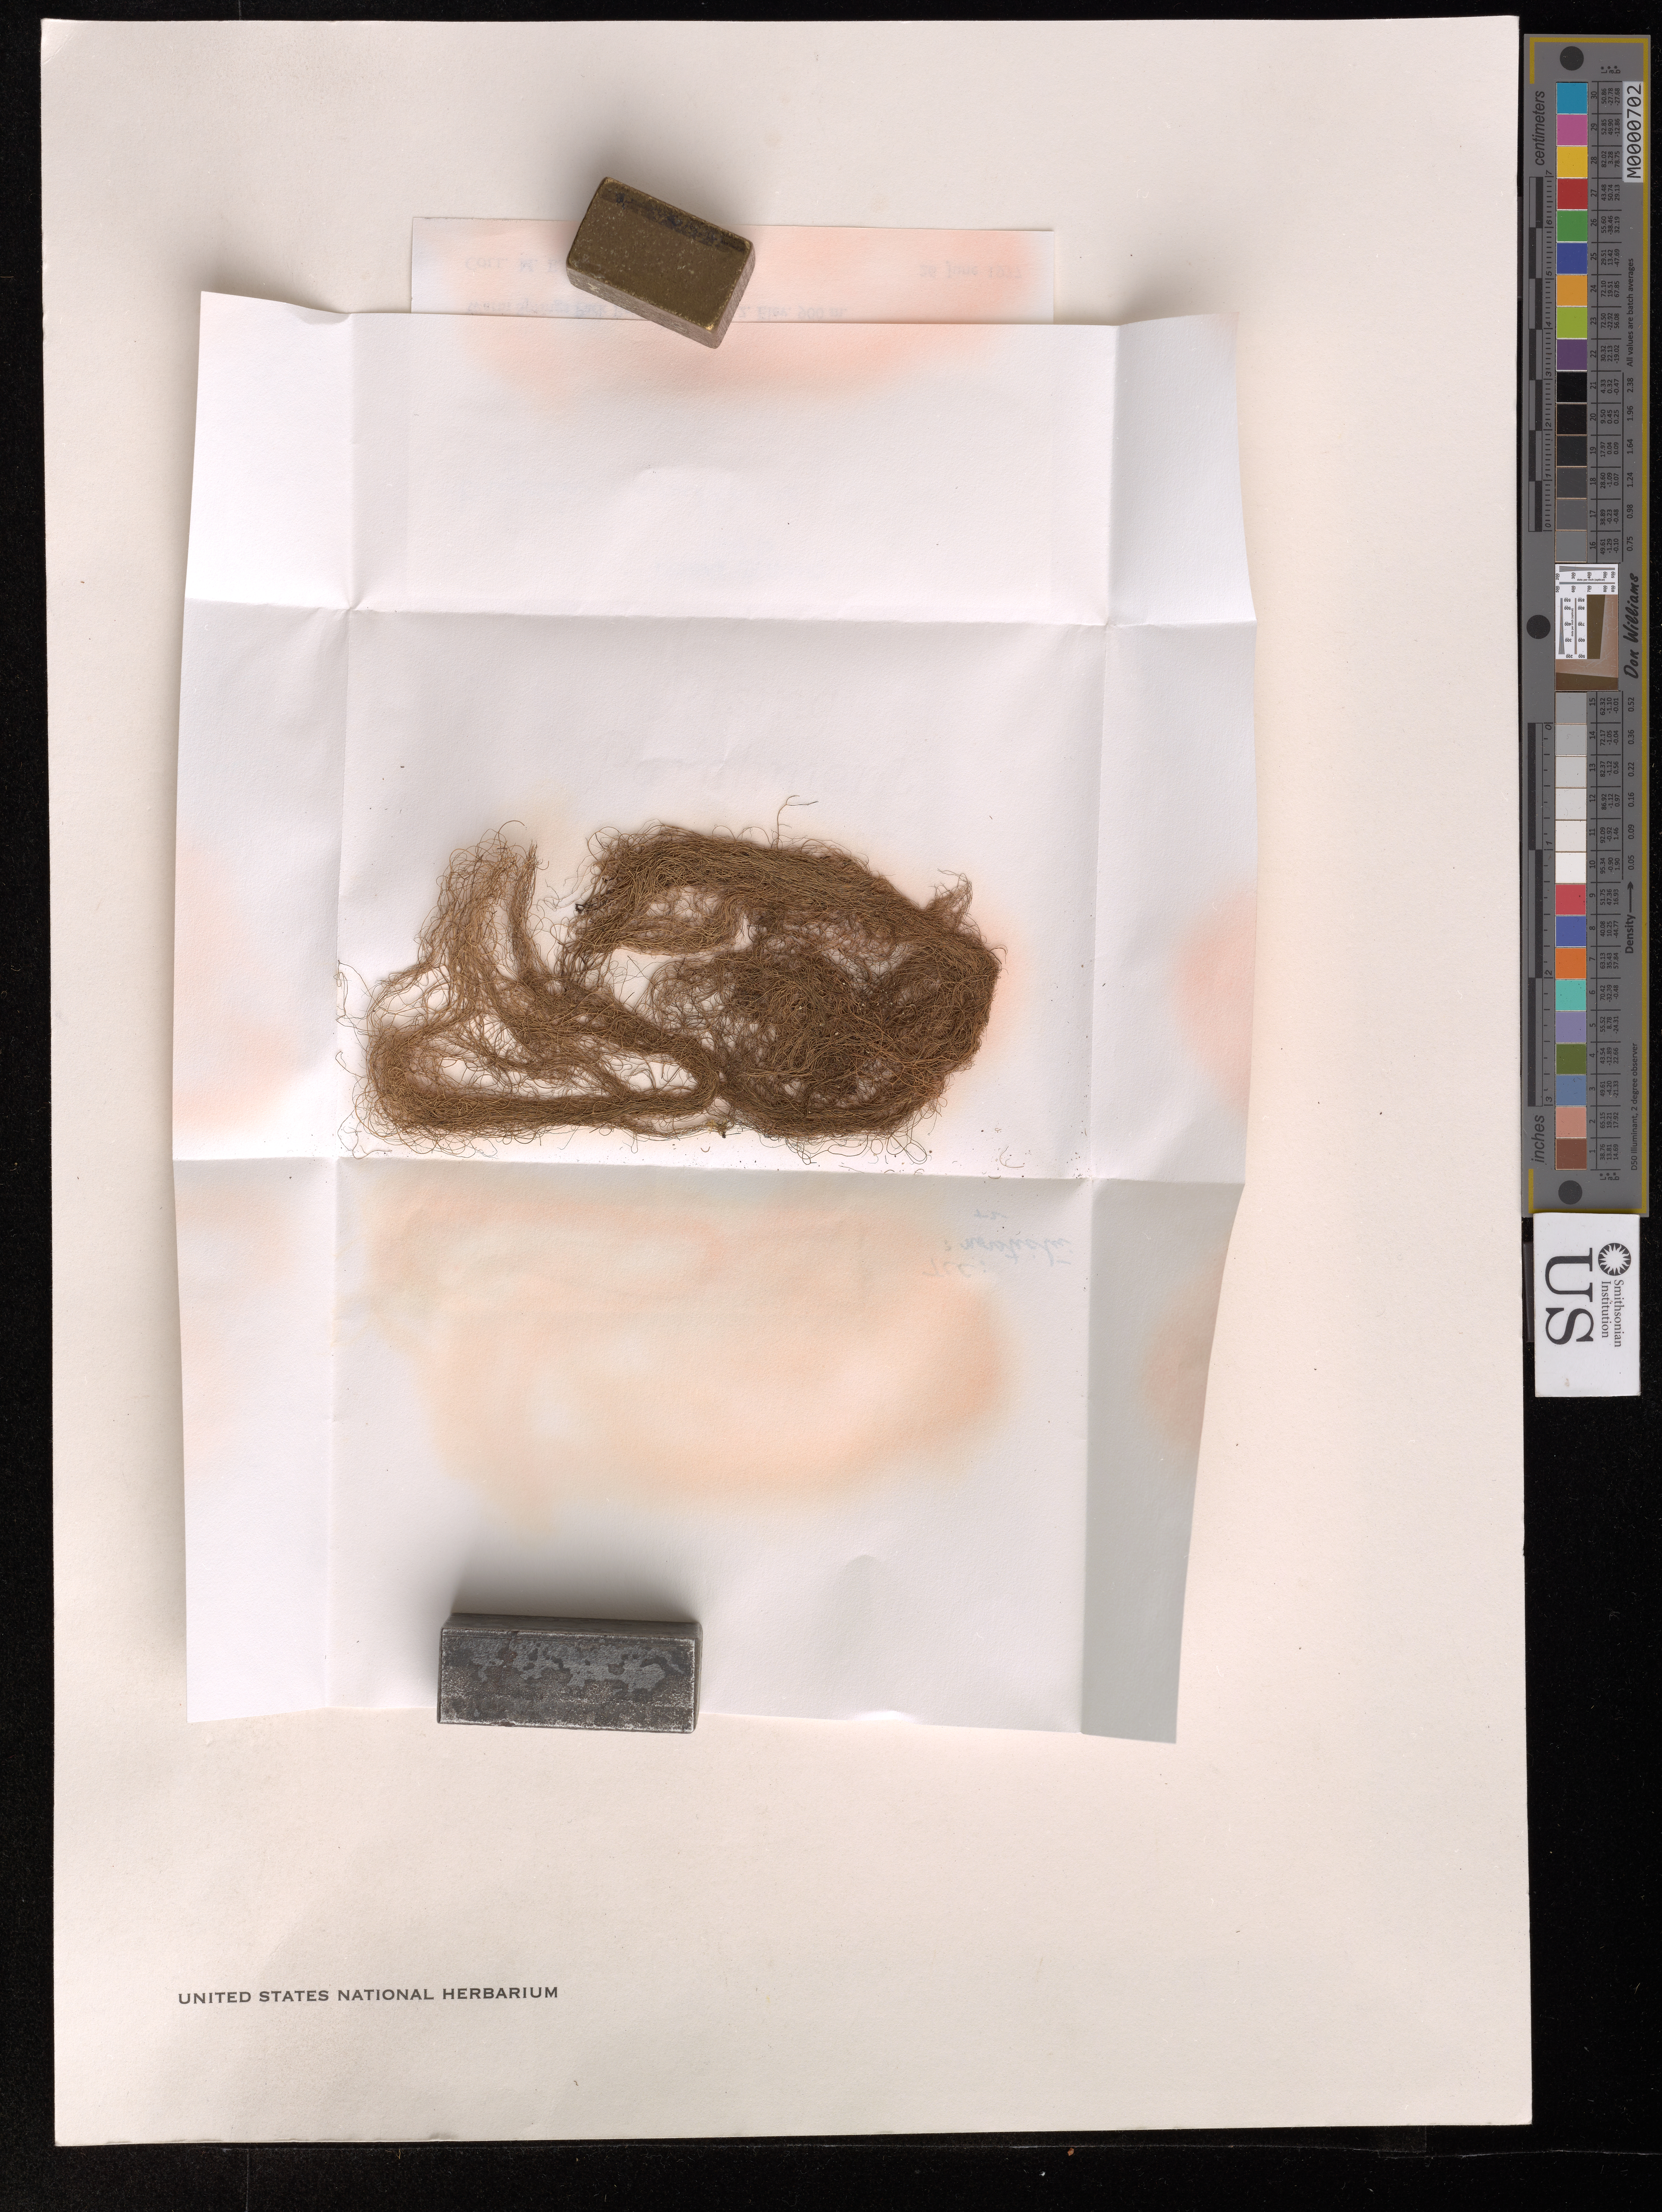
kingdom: Fungi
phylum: Ascomycota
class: Lecanoromycetes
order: Lecanorales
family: Parmeliaceae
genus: Bryoria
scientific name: Bryoria pseudofuscescens var. pikei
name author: (Brodo & D. Hawksw.) McCune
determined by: McMullin, R. Troy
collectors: M. Hale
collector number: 49138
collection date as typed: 26 Jun 1977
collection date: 1977-06-26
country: United States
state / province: Idaho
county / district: Idaho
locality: Warm springs pack bridge off hwy 12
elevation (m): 900